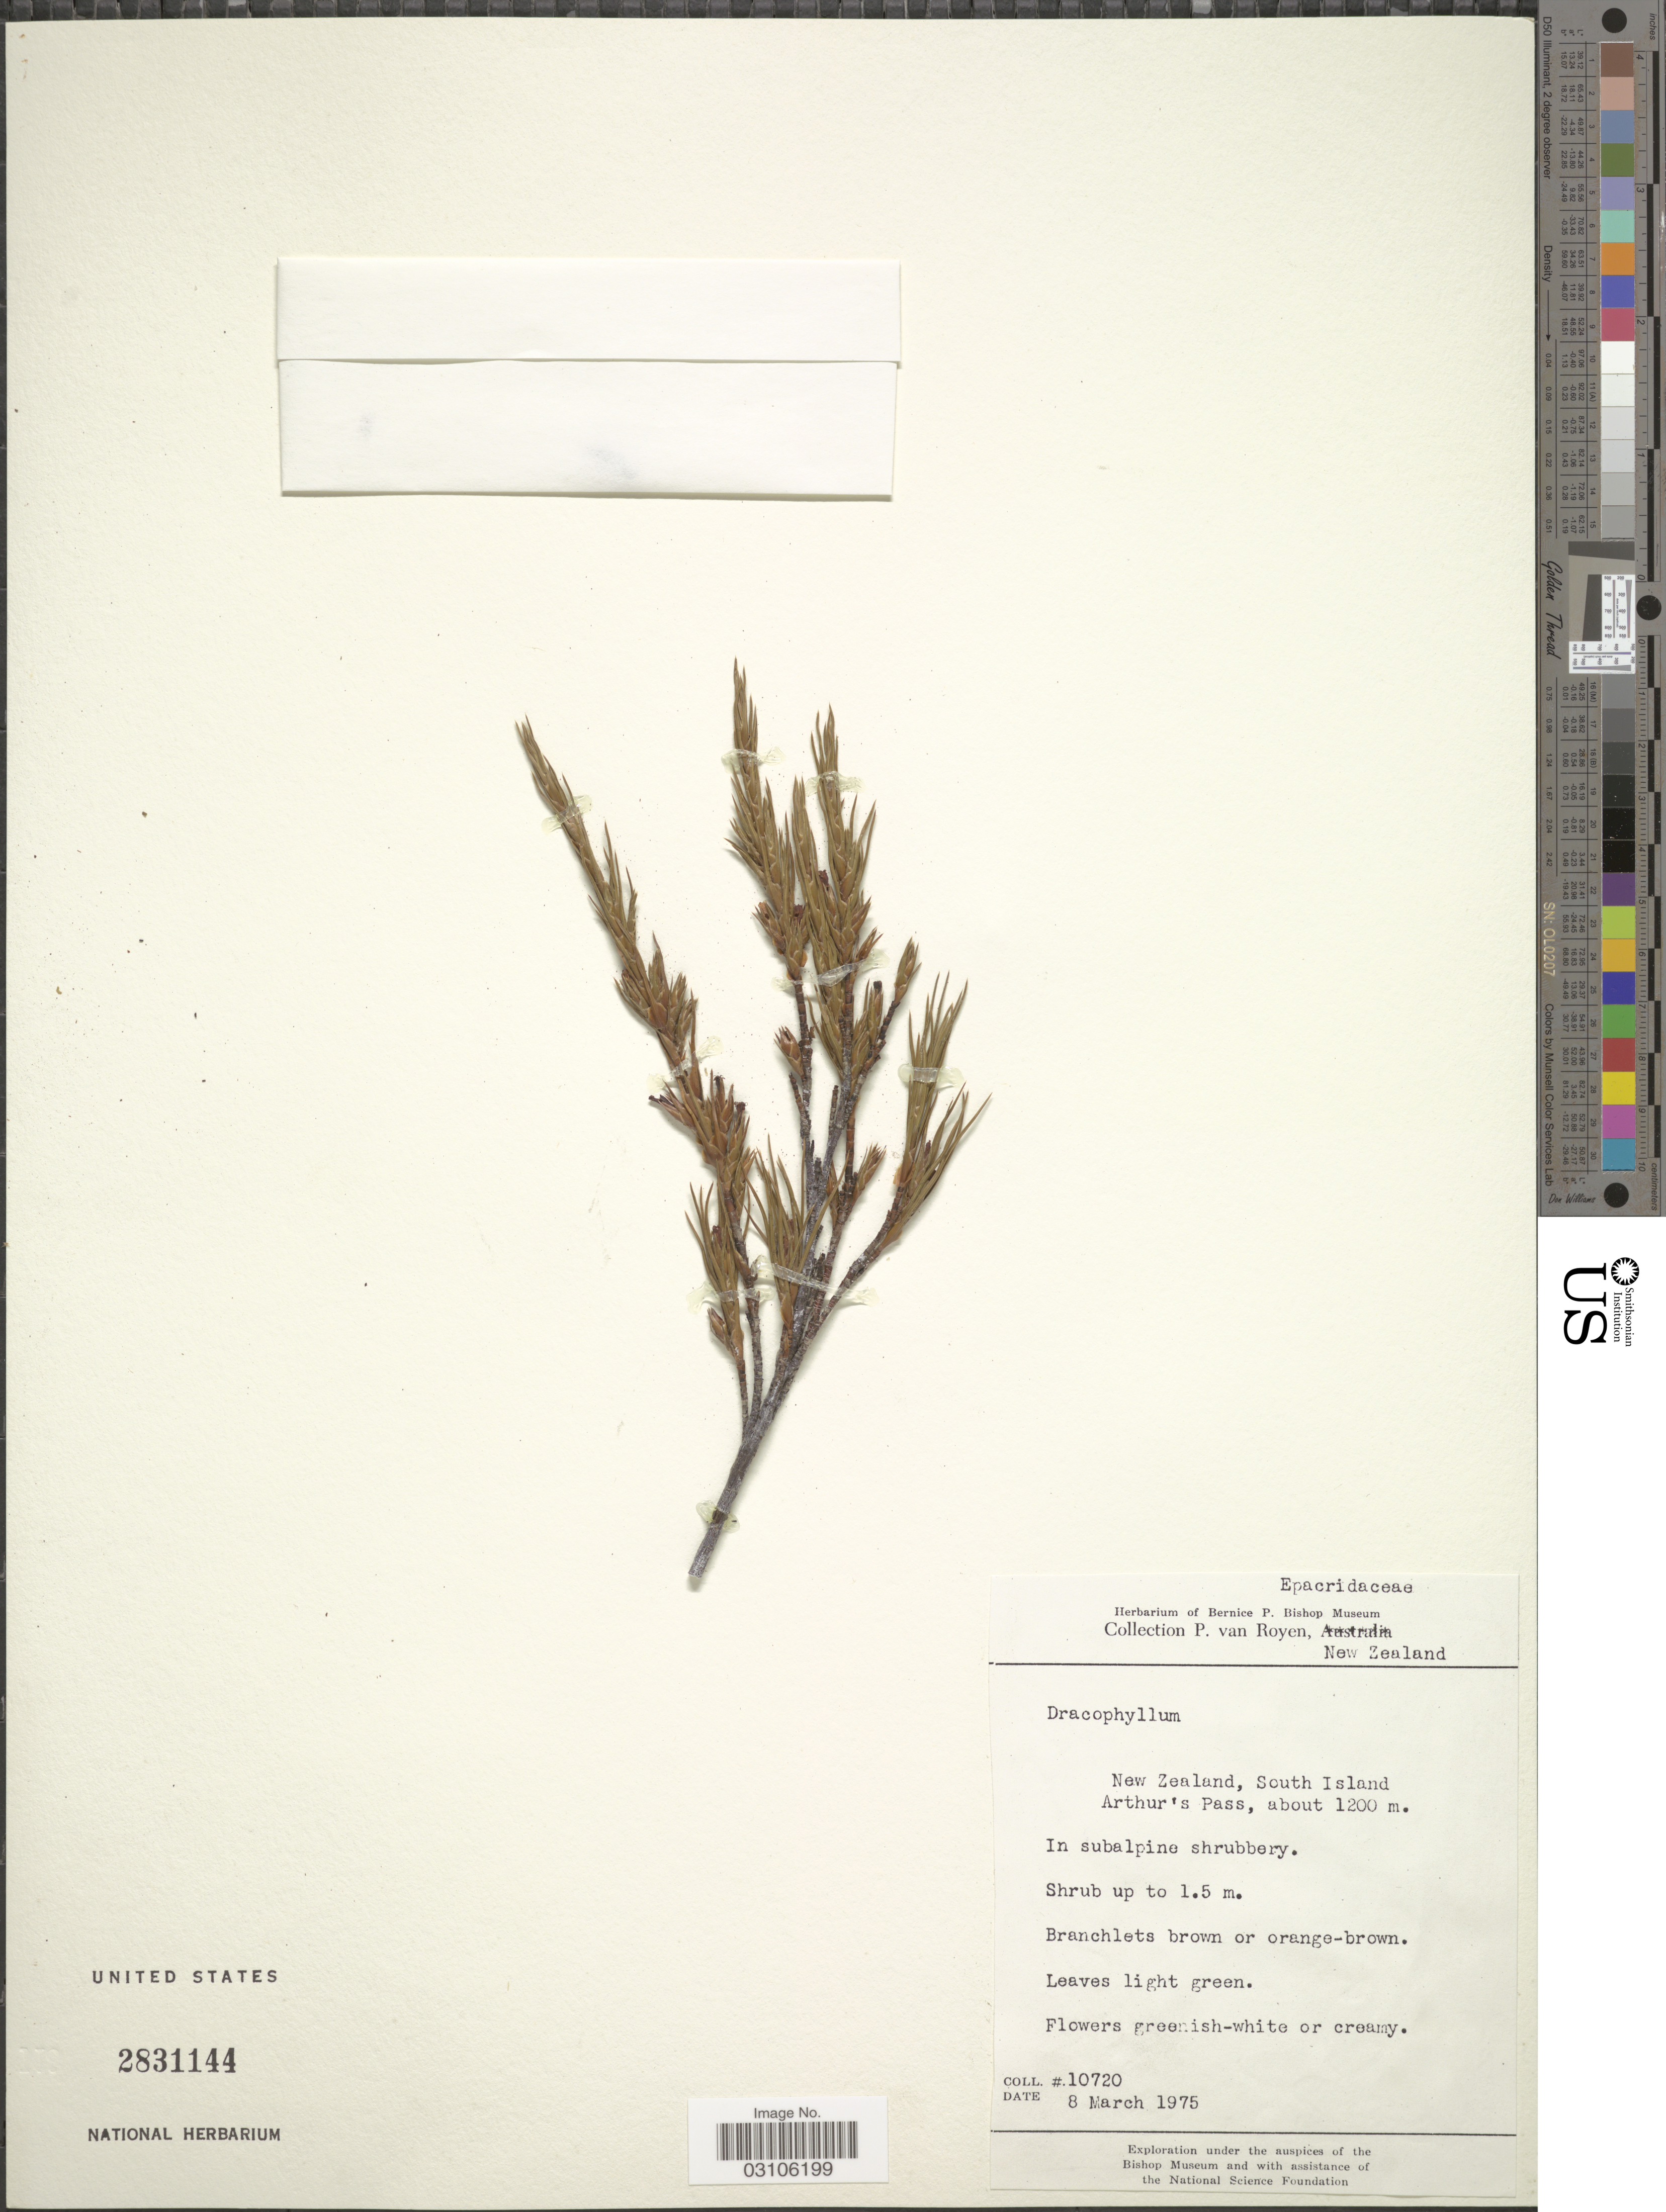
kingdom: Plantae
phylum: Tracheophyta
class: Magnoliopsida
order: Ericales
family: Ericaceae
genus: Dracophyllum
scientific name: Dracophyllum sp.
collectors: P. van Royen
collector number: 10720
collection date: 1975-03-08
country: New Zealand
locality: South Island. Arthur's Pass.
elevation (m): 1200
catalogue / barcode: US 2831144